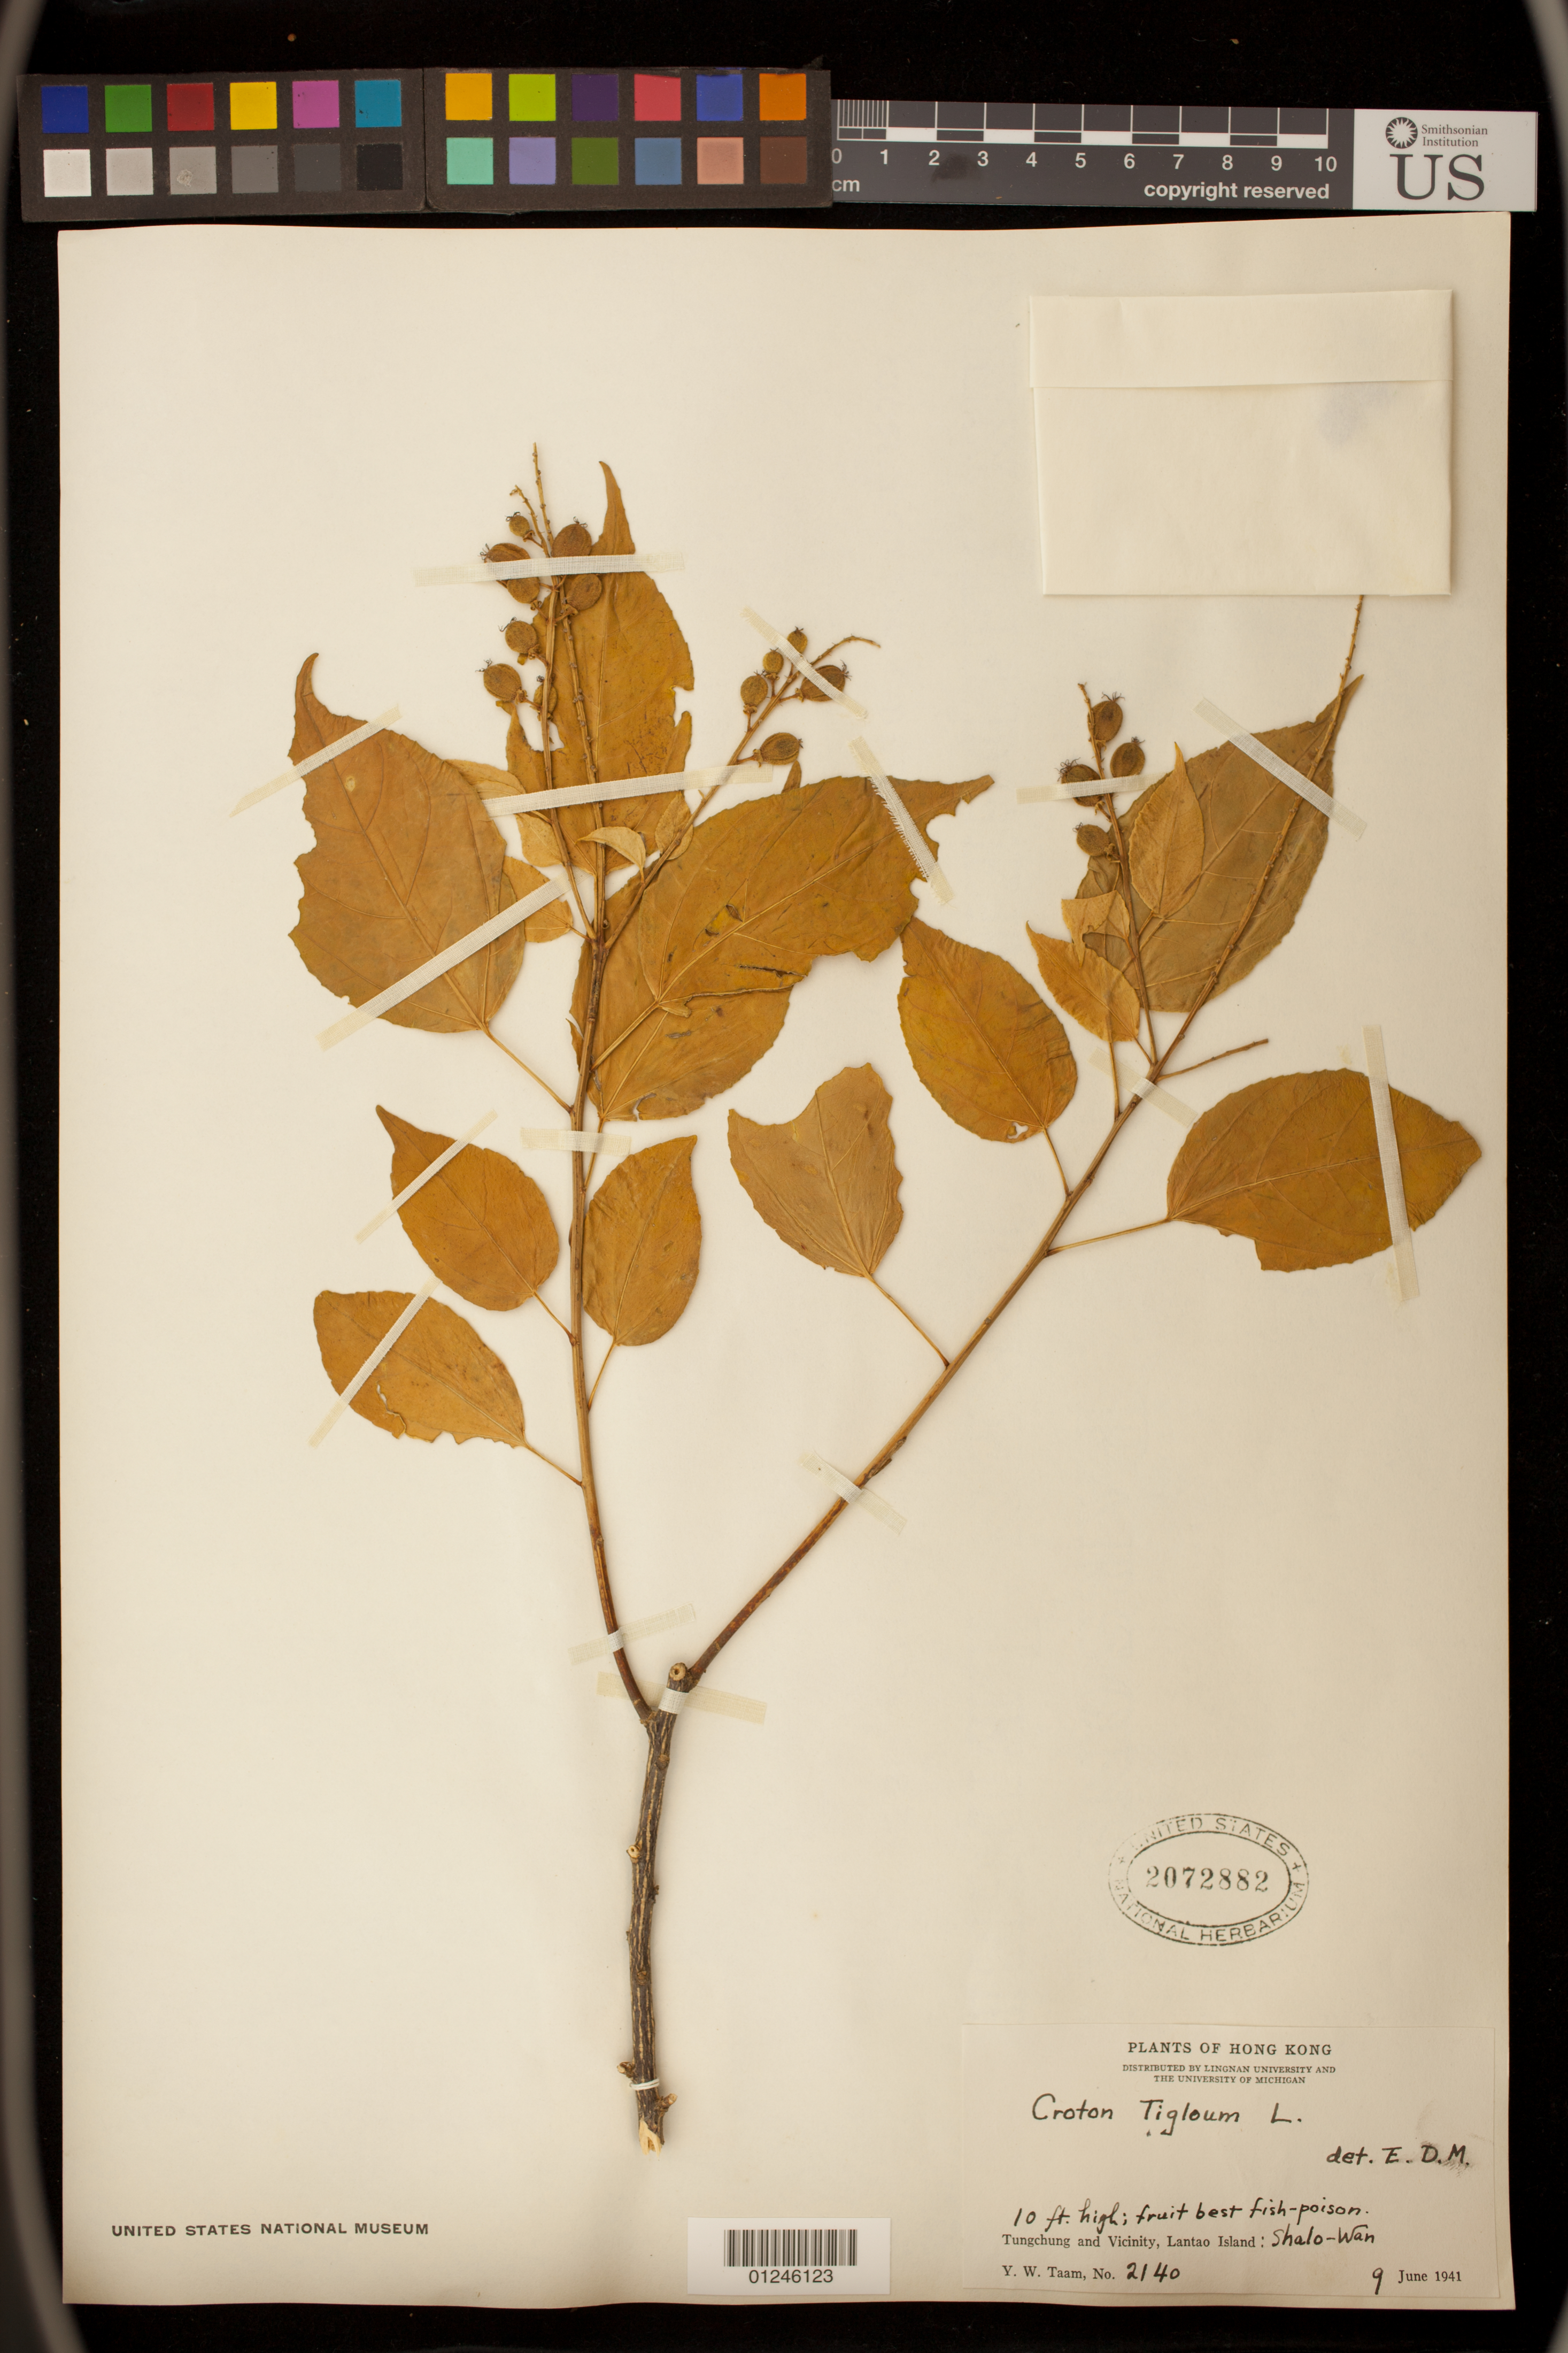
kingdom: Plantae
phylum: Tracheophyta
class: Magnoliopsida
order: Malpighiales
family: Euphorbiaceae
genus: Croton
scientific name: Croton tiglium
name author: L.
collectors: Y. W. Taam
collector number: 2140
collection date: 1941-06-09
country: China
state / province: Hong Kong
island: Lantau Island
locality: Tung Chung, Sha Lo Wan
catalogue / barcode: US 2072882